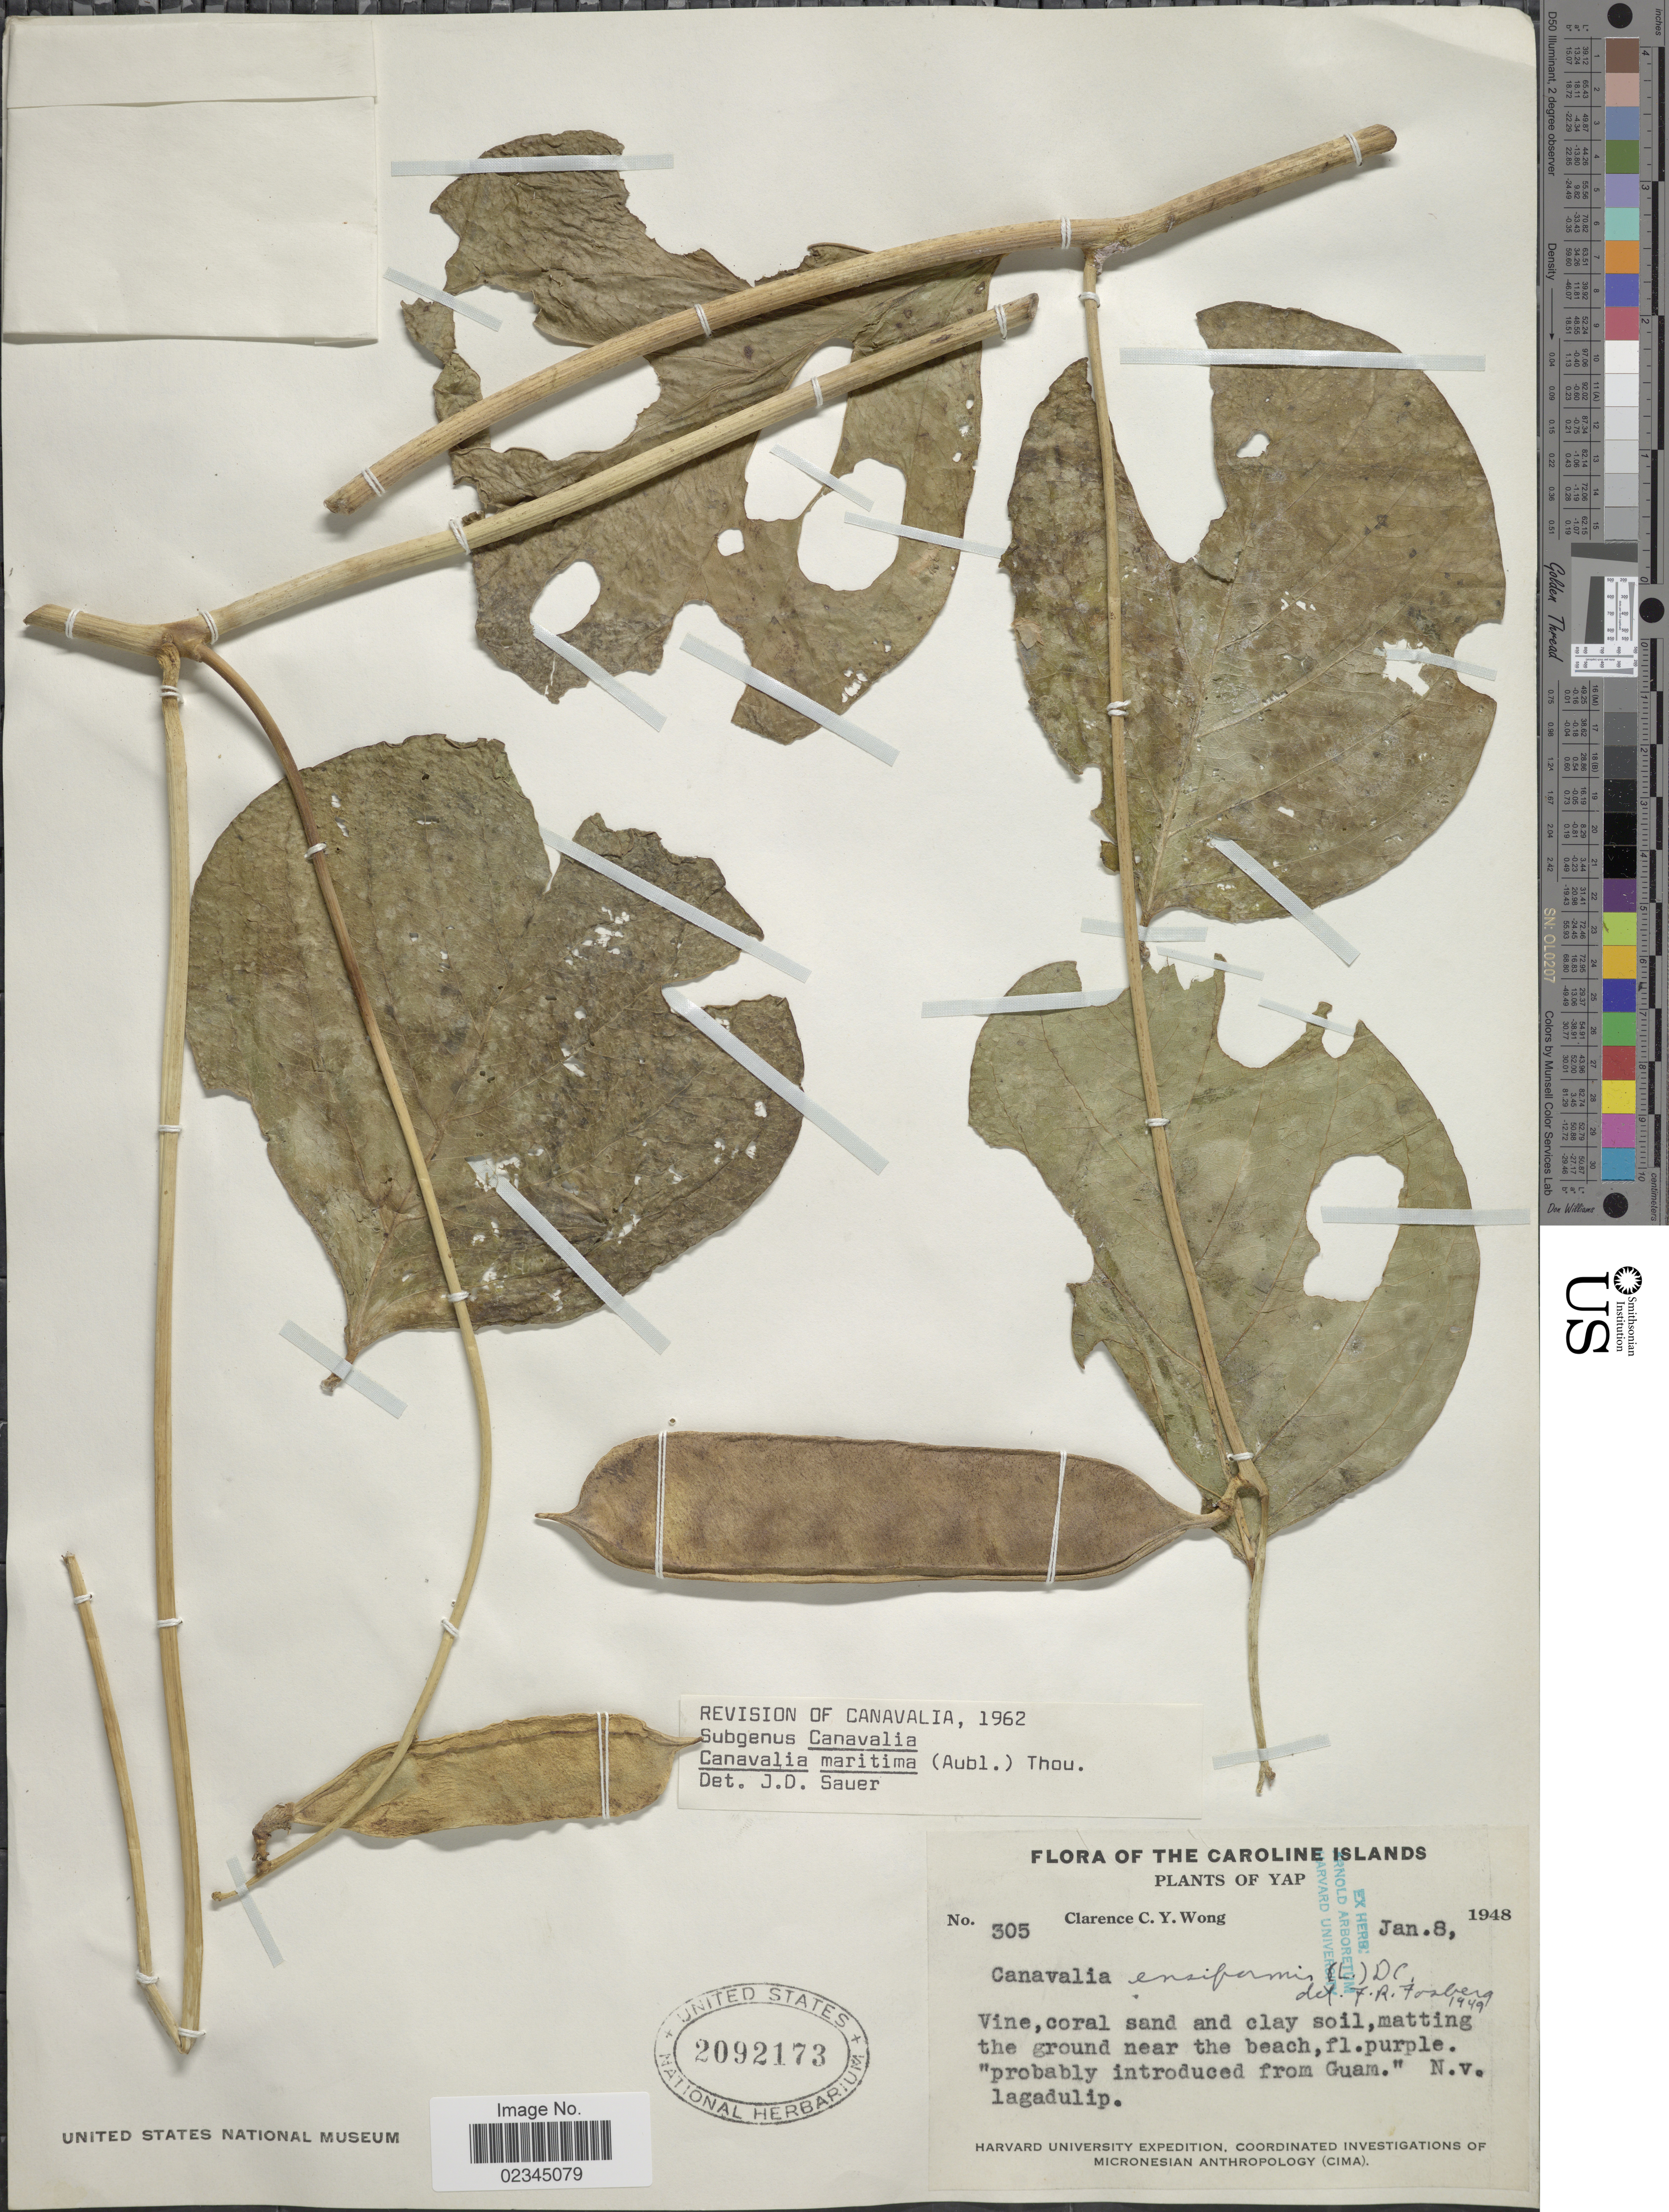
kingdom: Plantae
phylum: Tracheophyta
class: Magnoliopsida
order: Fabales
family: Fabaceae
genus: Canavalia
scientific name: Canavalia rosea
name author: (Sw.) DC.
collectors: C. Y. C. Wong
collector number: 305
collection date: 1948-01-08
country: Micronesia, Federated States of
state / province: Yap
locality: Yap, Caroline Islands. Near the beach.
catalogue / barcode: US 2092173